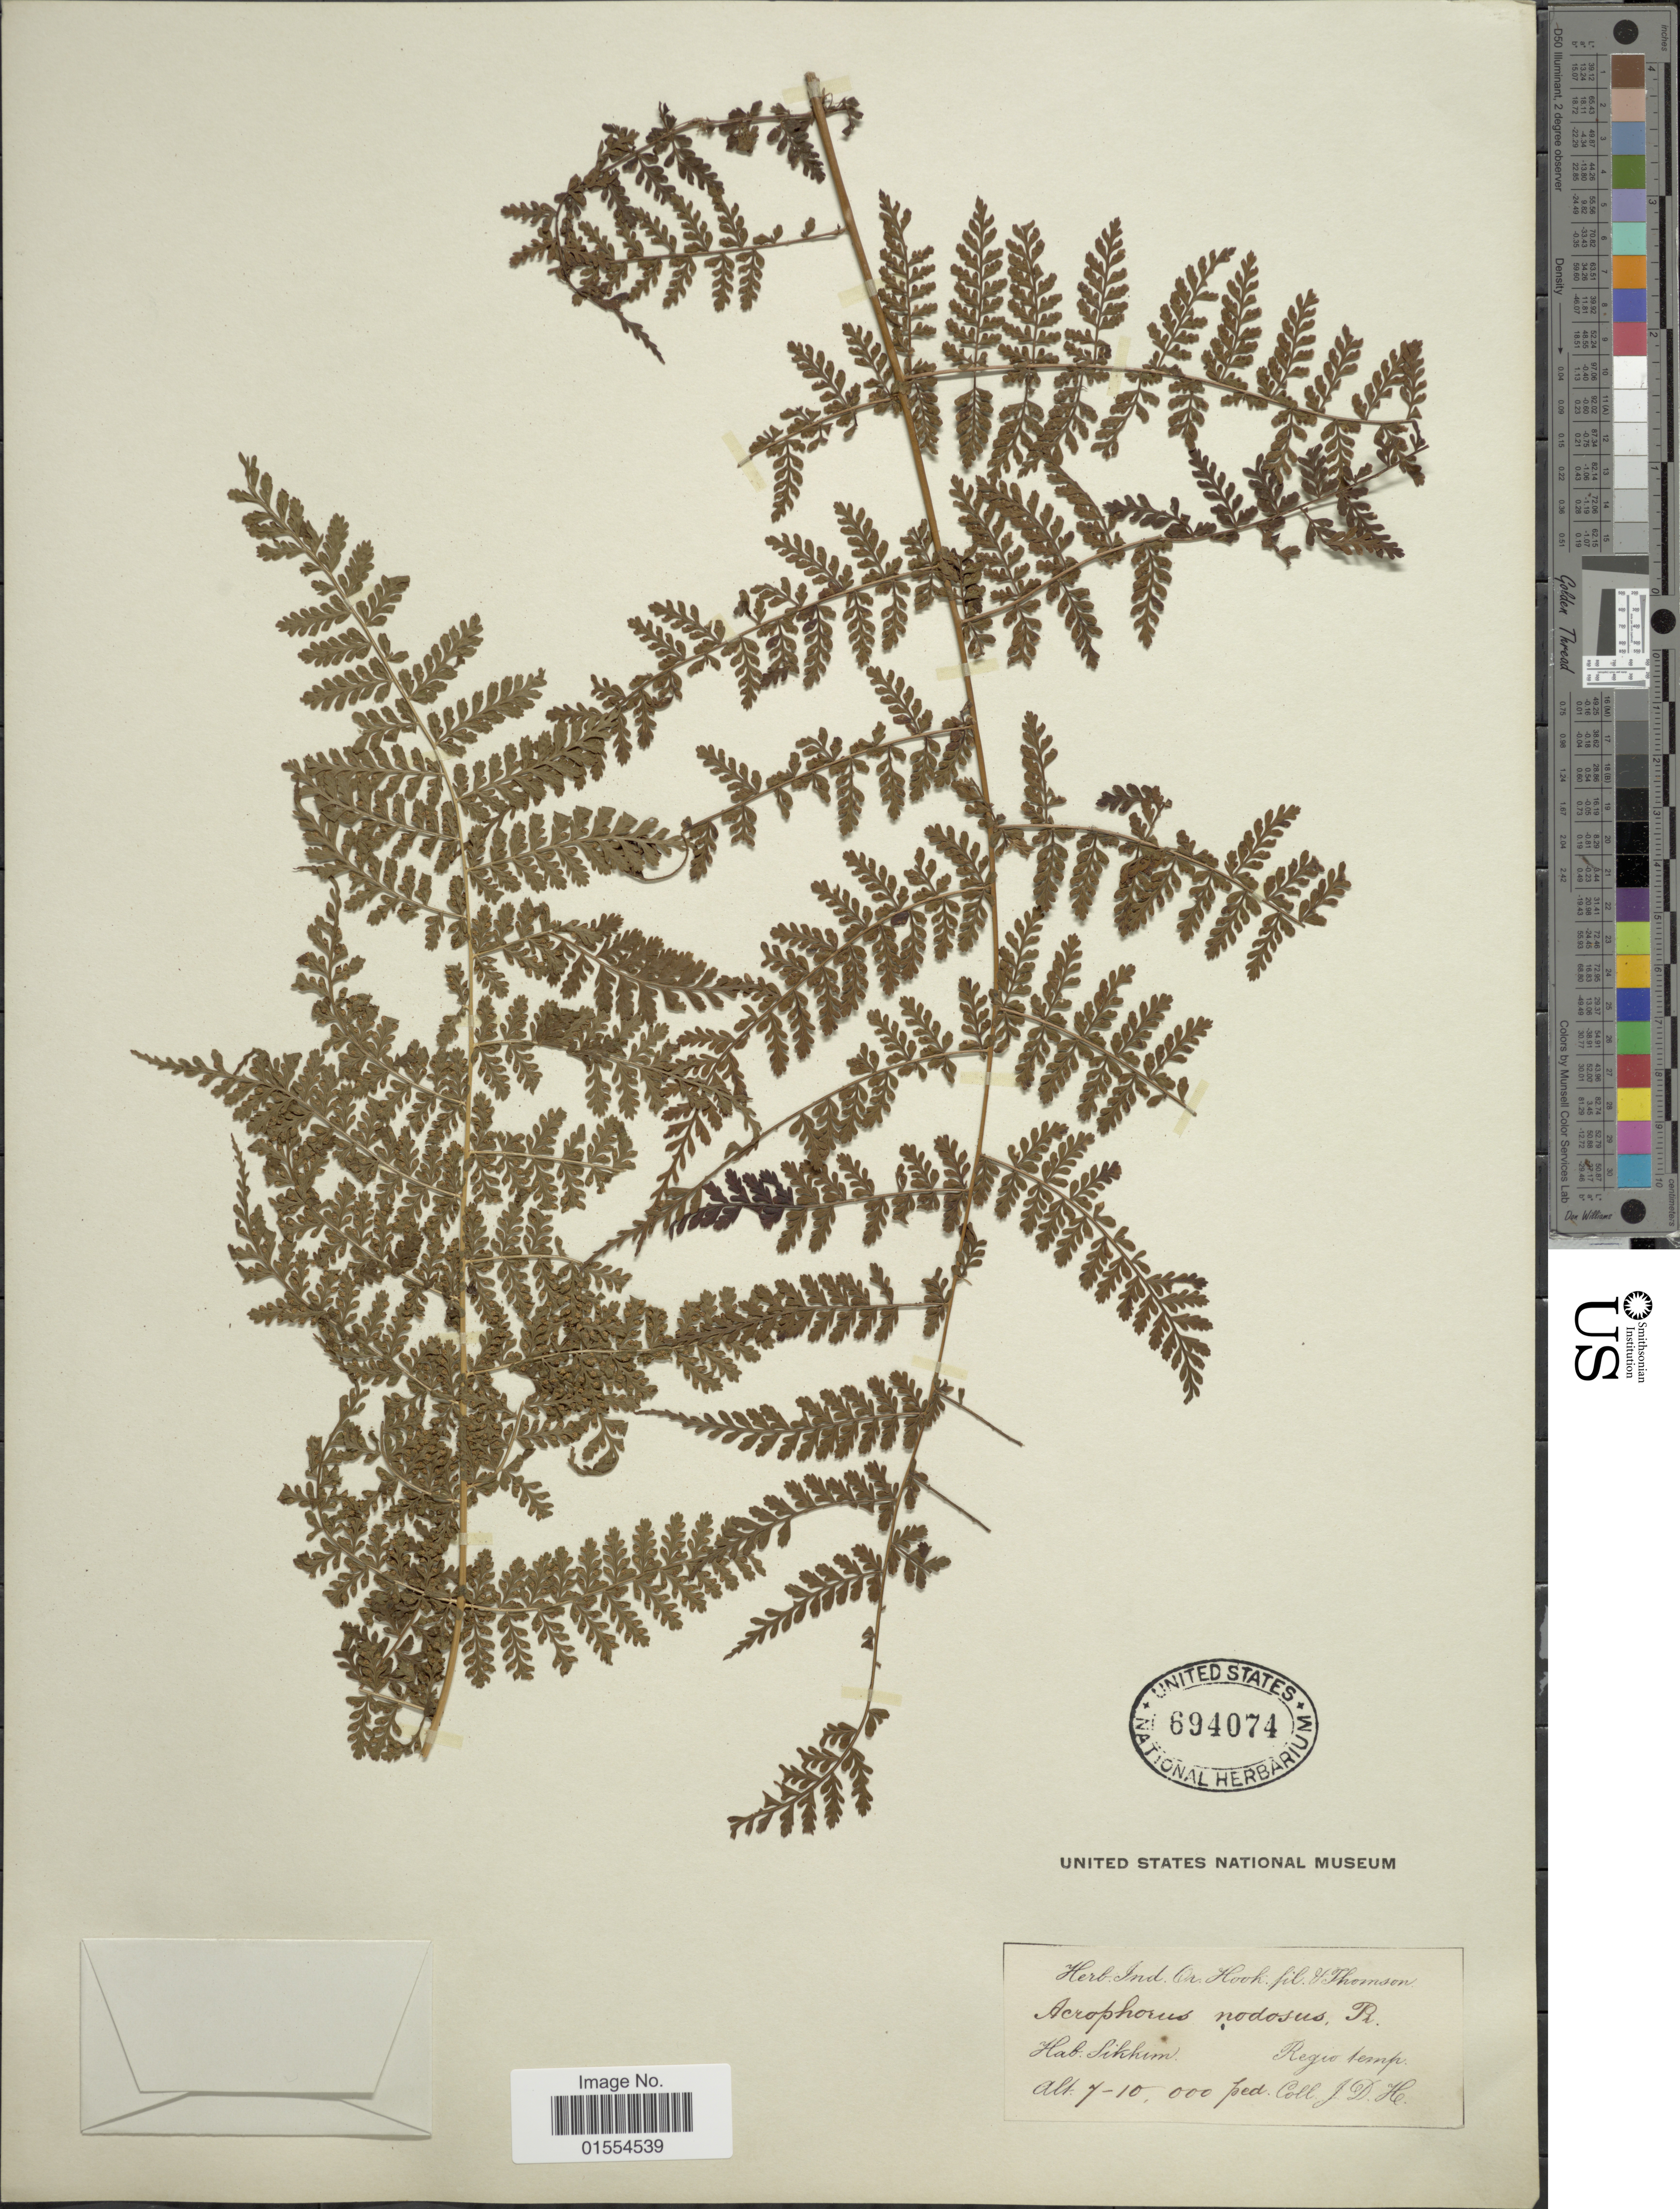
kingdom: Plantae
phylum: Tracheophyta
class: Polypodiopsida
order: Polypodiales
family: Dryopteridaceae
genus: Dryopteris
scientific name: Dryopteris nodosa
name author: (C. Presl) Li Bing Zhang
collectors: J. D. Hooker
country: India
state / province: Sikkim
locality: Sikkim, India, Regio temp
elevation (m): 2134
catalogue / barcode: US 694074